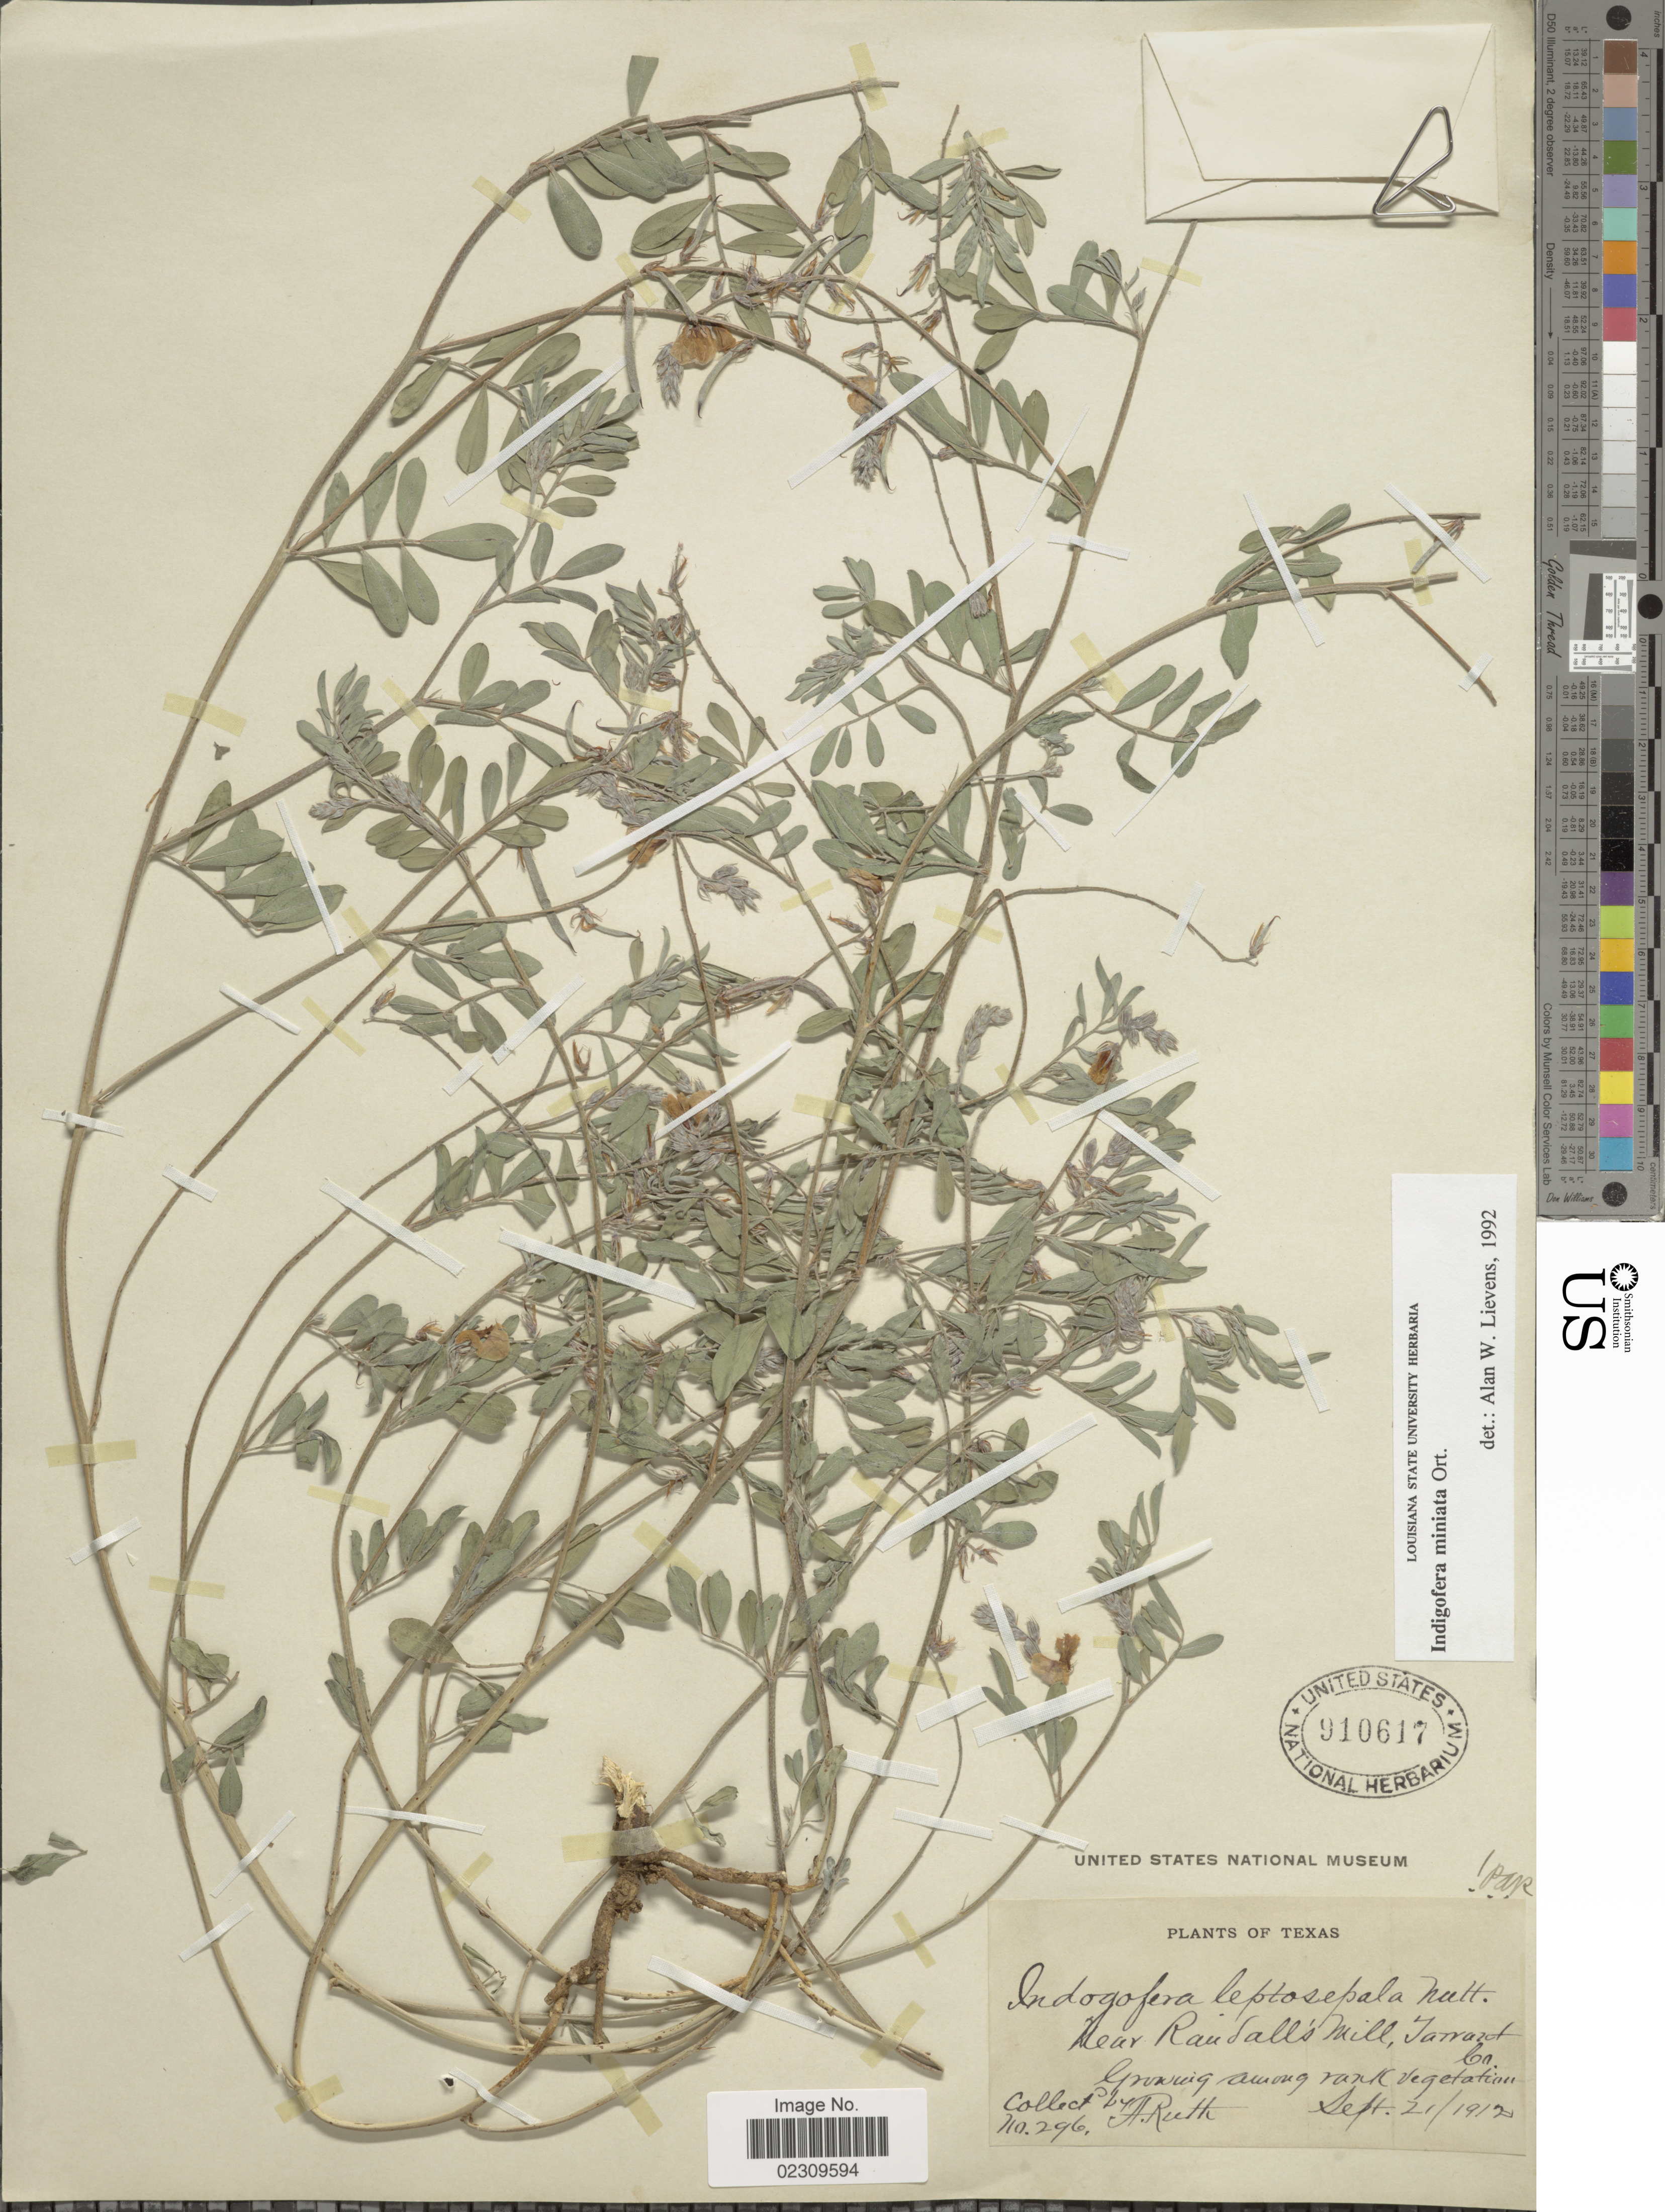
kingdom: Plantae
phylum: Tracheophyta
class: Magnoliopsida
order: Fabales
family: Fabaceae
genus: Indigofera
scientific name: Indigofera miniata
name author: Orteg.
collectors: A. Ruth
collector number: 296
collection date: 1912-09-21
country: United States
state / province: Texas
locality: Near Randall's Mill, Tarrant Co.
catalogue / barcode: US 910617